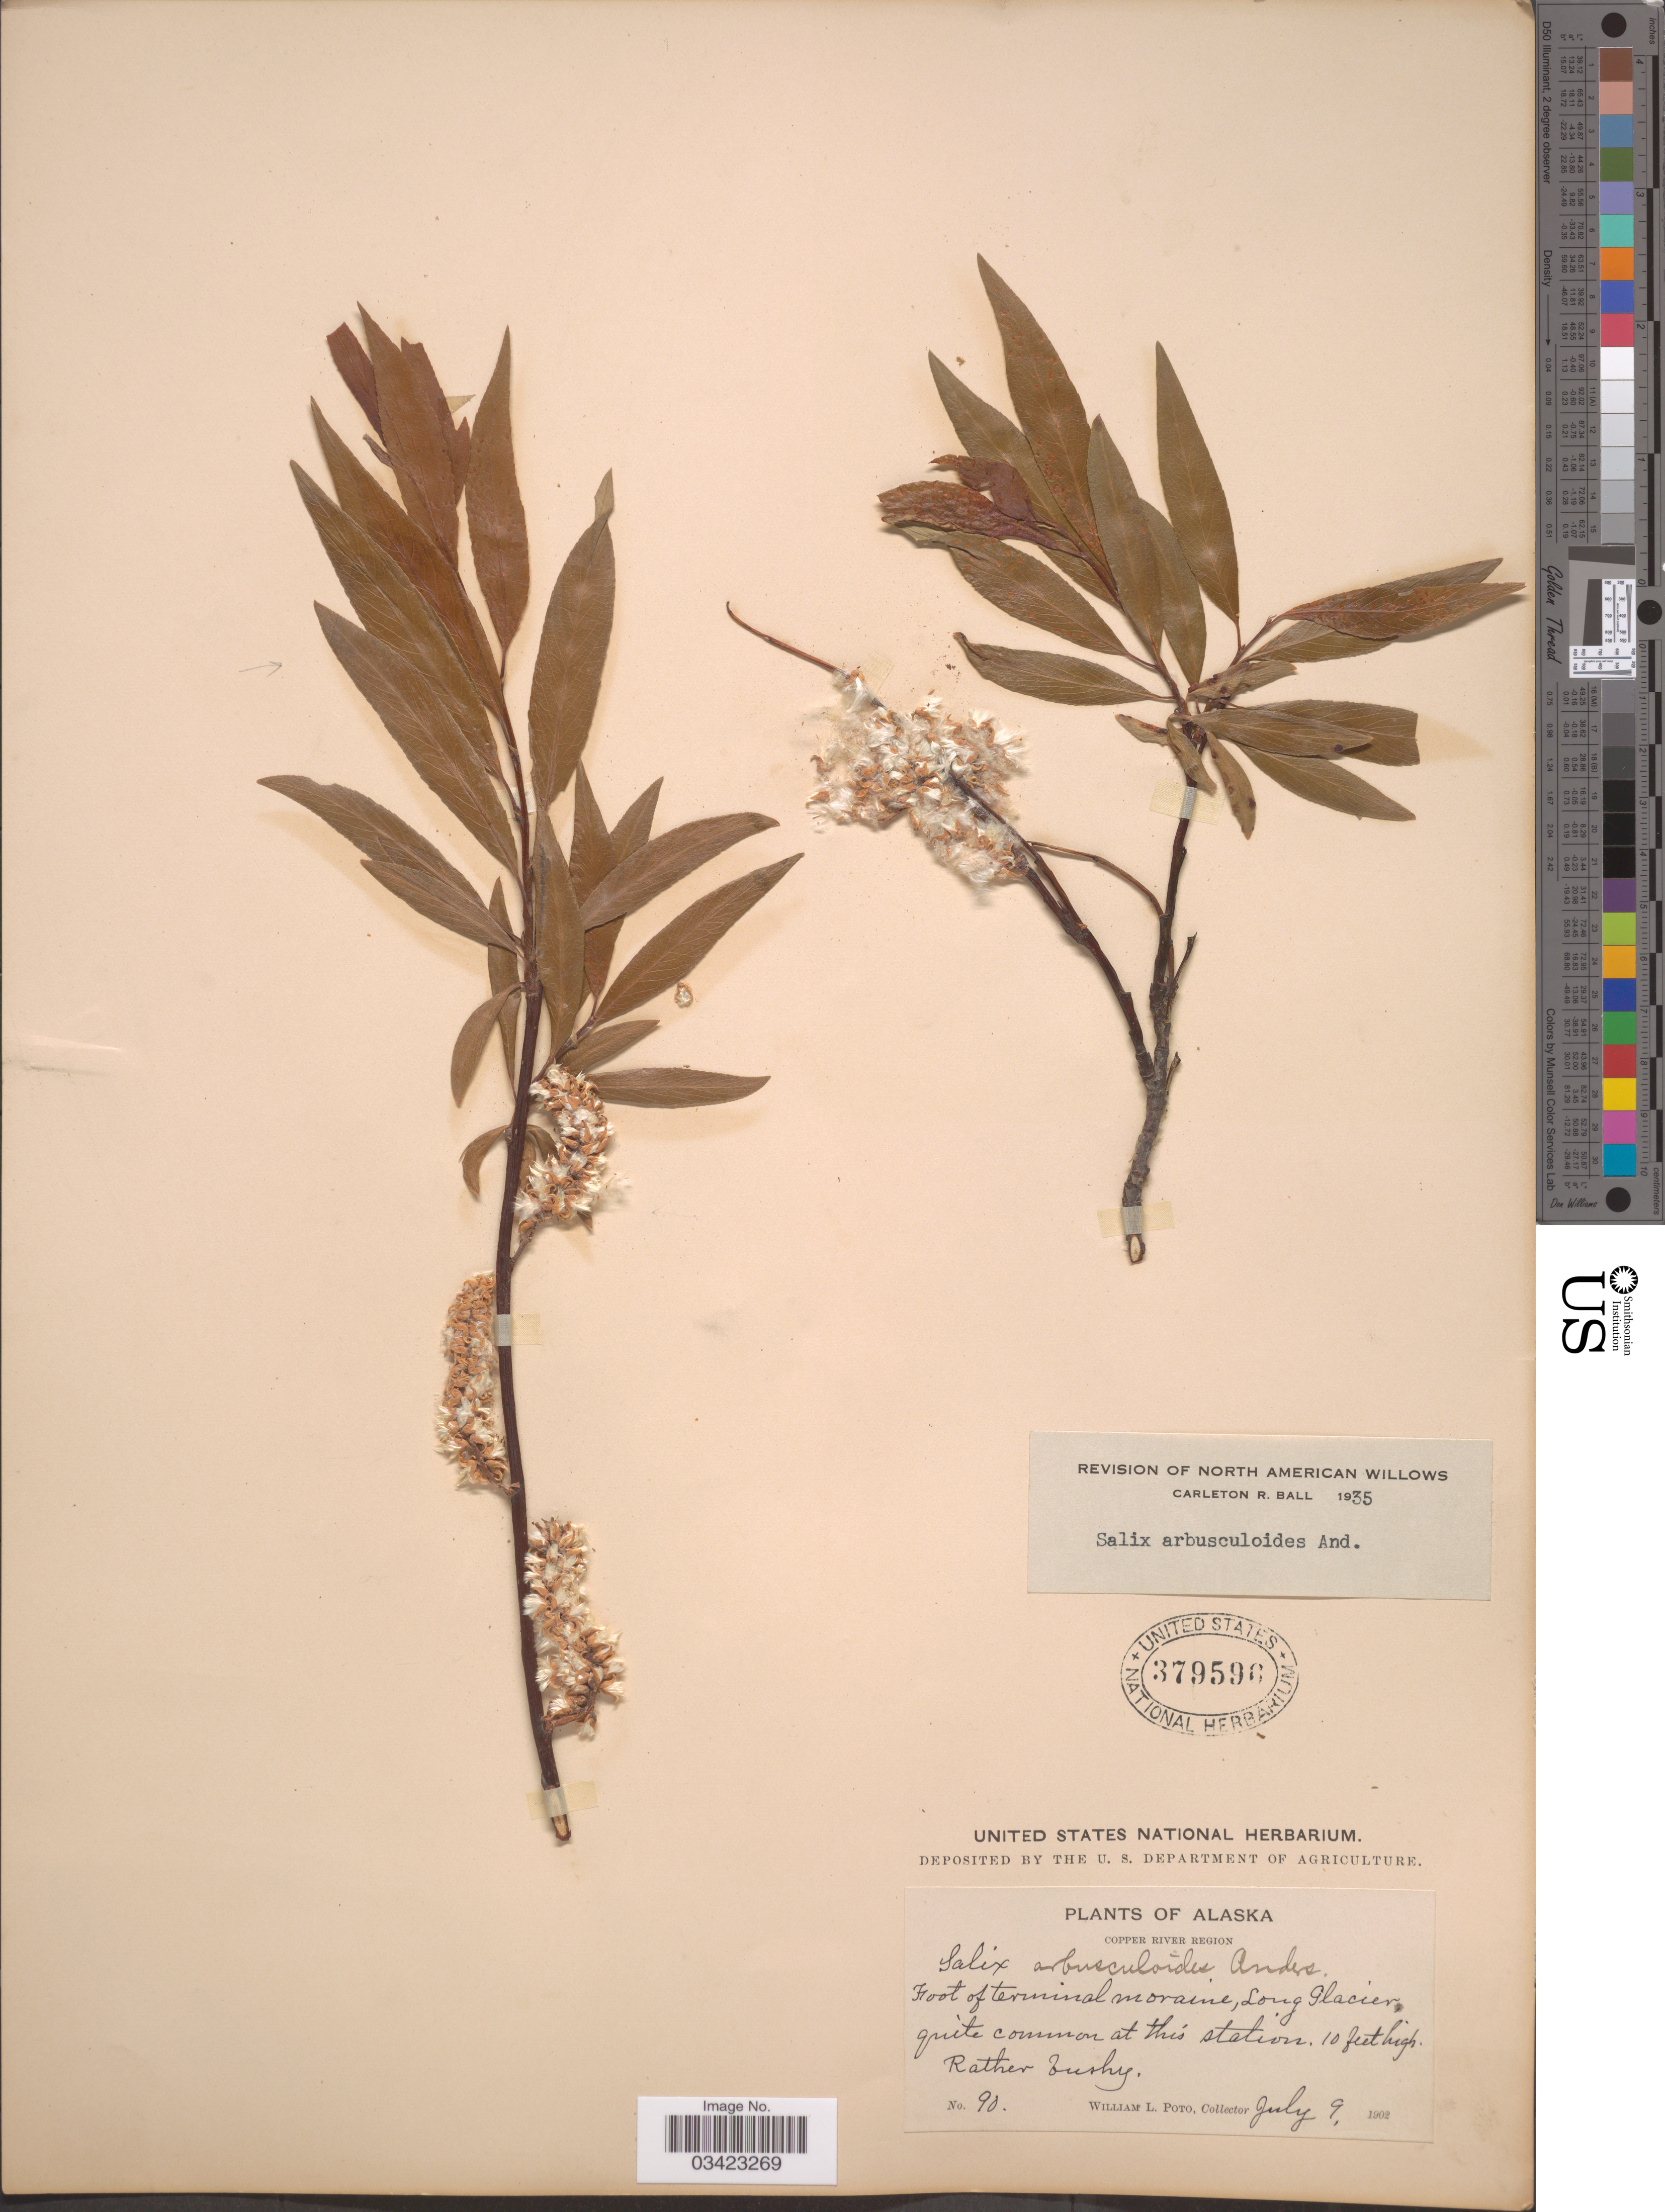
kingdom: Plantae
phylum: Tracheophyta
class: Magnoliopsida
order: Malpighiales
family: Salicaceae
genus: Salix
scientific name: Salix arbusculoides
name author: Andersson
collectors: W. Poto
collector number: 90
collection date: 1902-07-09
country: United States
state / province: Alaska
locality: Copper River Region. Foot of terminal moraine, Long Glacier, at the station.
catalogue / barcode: US 379596